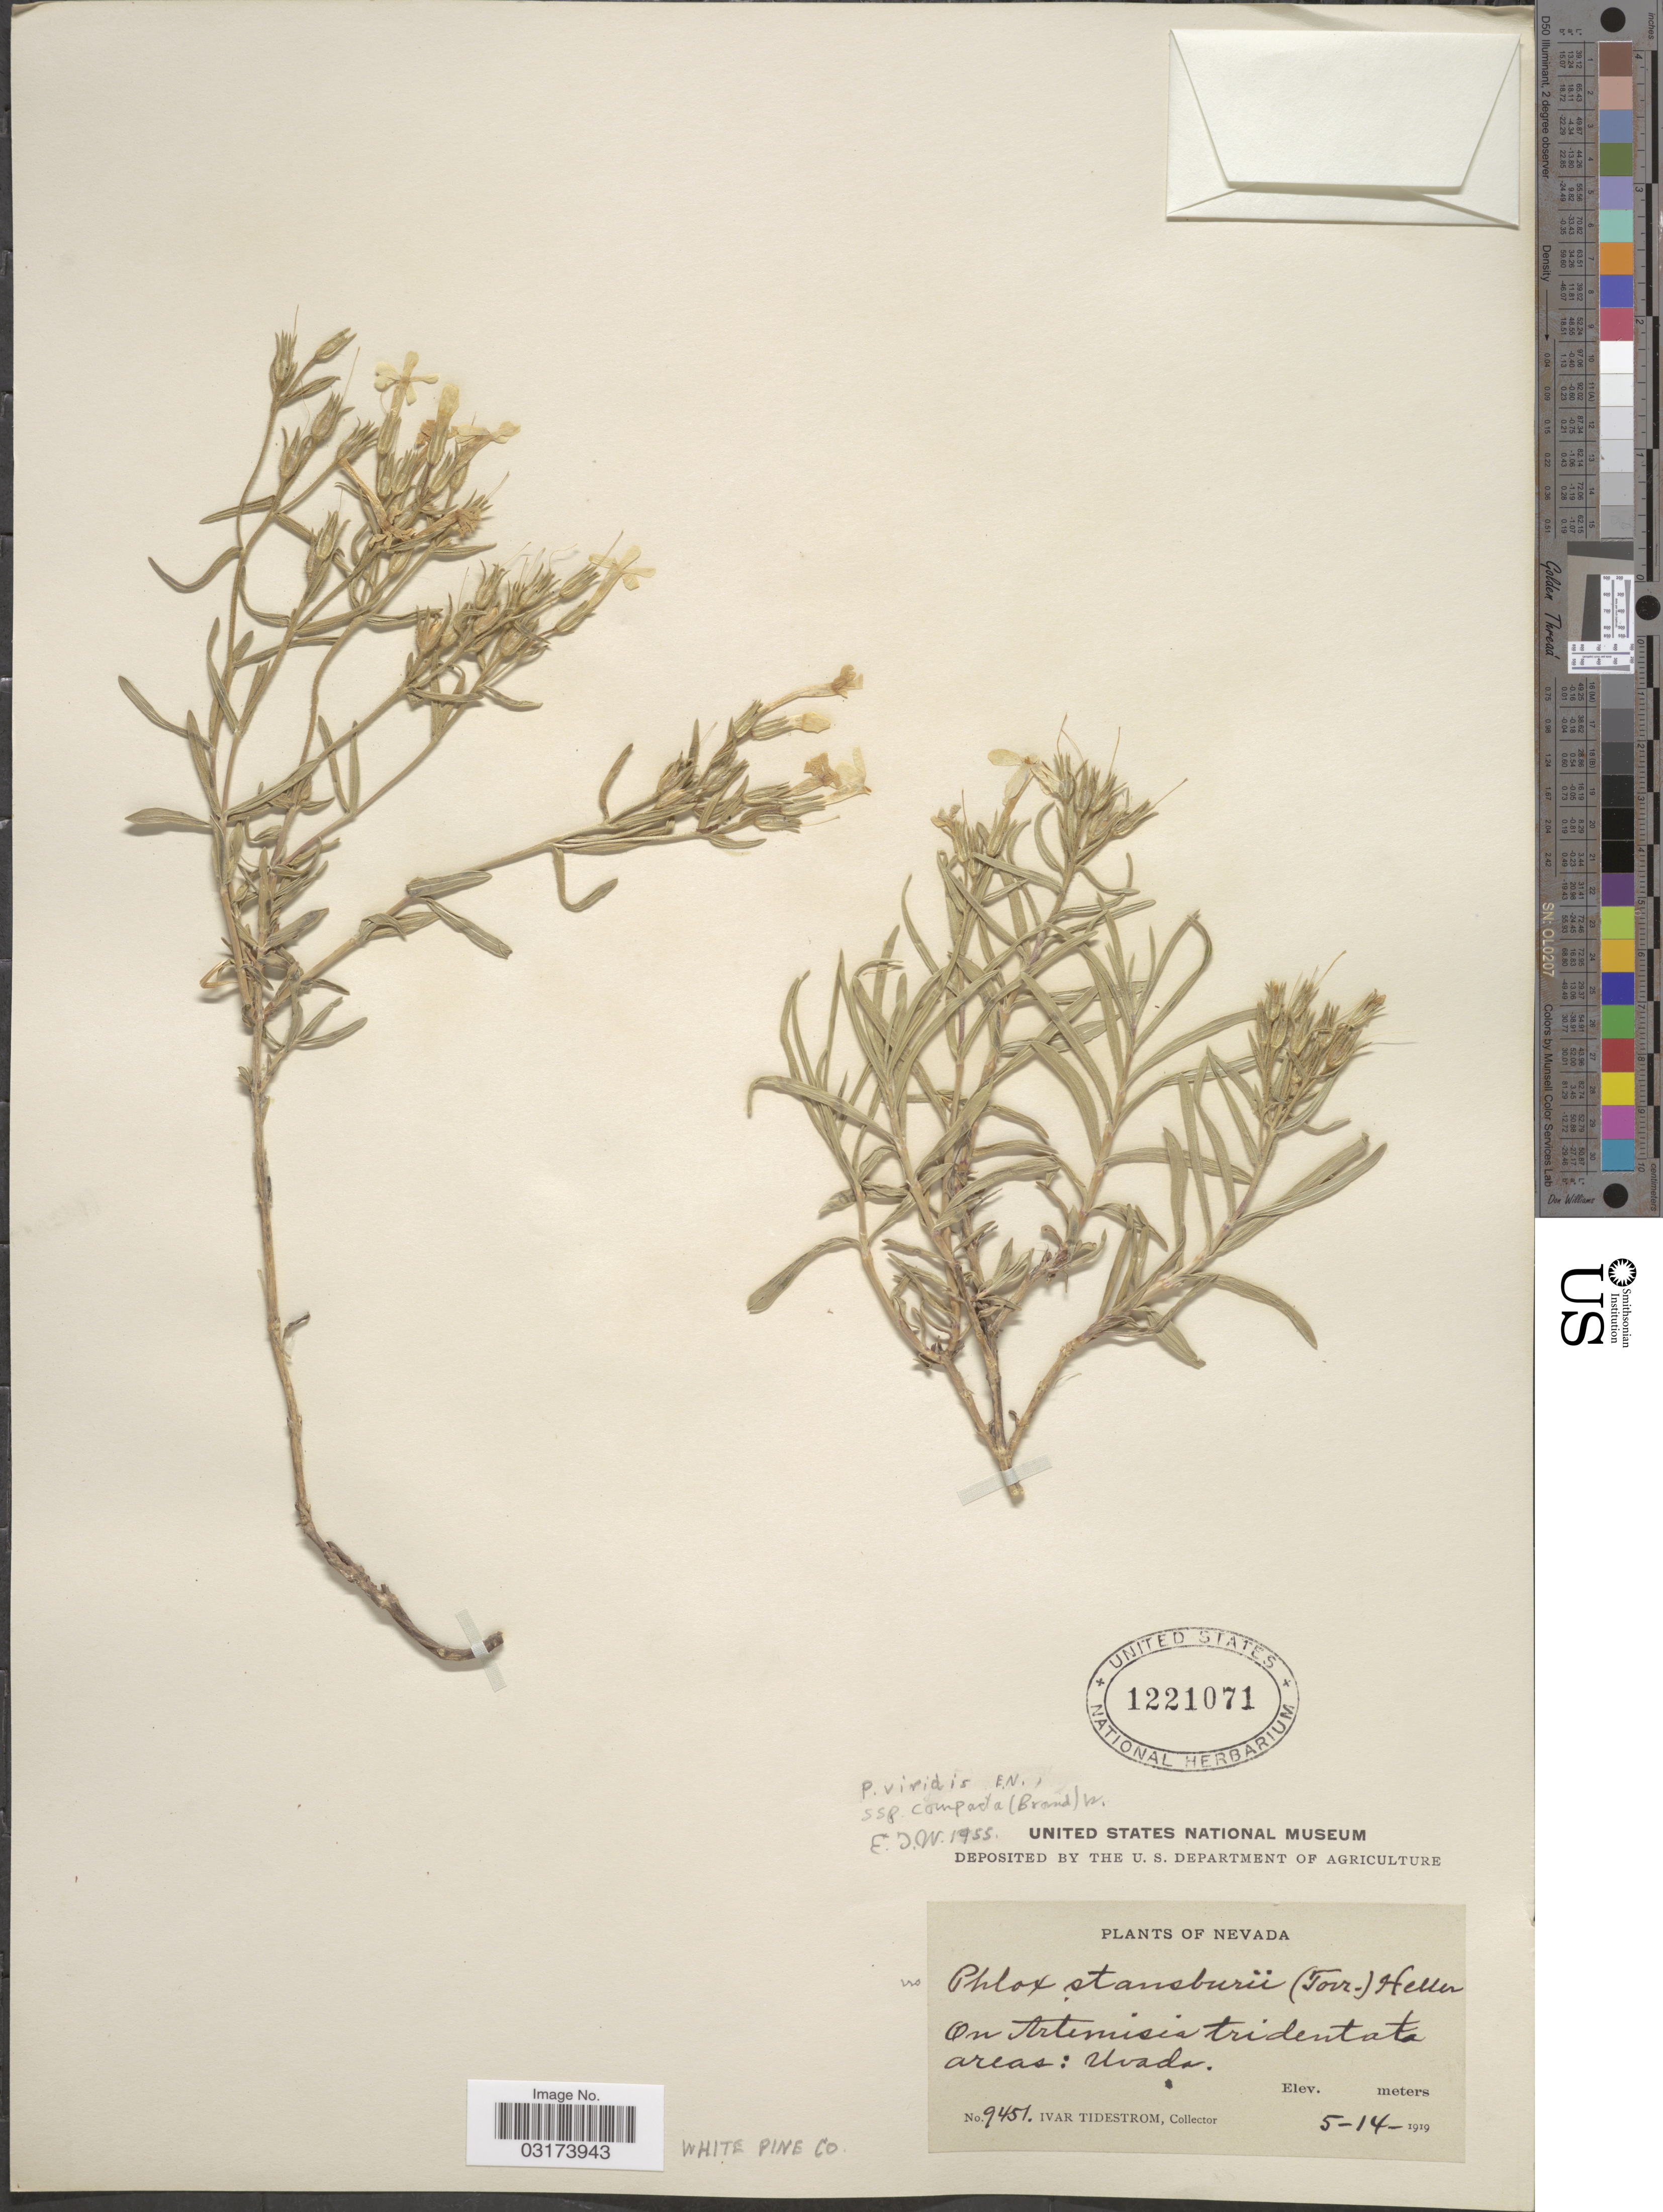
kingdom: Plantae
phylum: Tracheophyta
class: Magnoliopsida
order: Ericales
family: Polemoniaceae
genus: Phlox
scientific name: Phlox longifolia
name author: Nutt.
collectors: I. F. Tidestrom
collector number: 9451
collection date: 1919-05-14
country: United States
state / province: Nevada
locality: On Artemisia tridentata areas: Uvada. White Pine Co.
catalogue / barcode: US 1221071